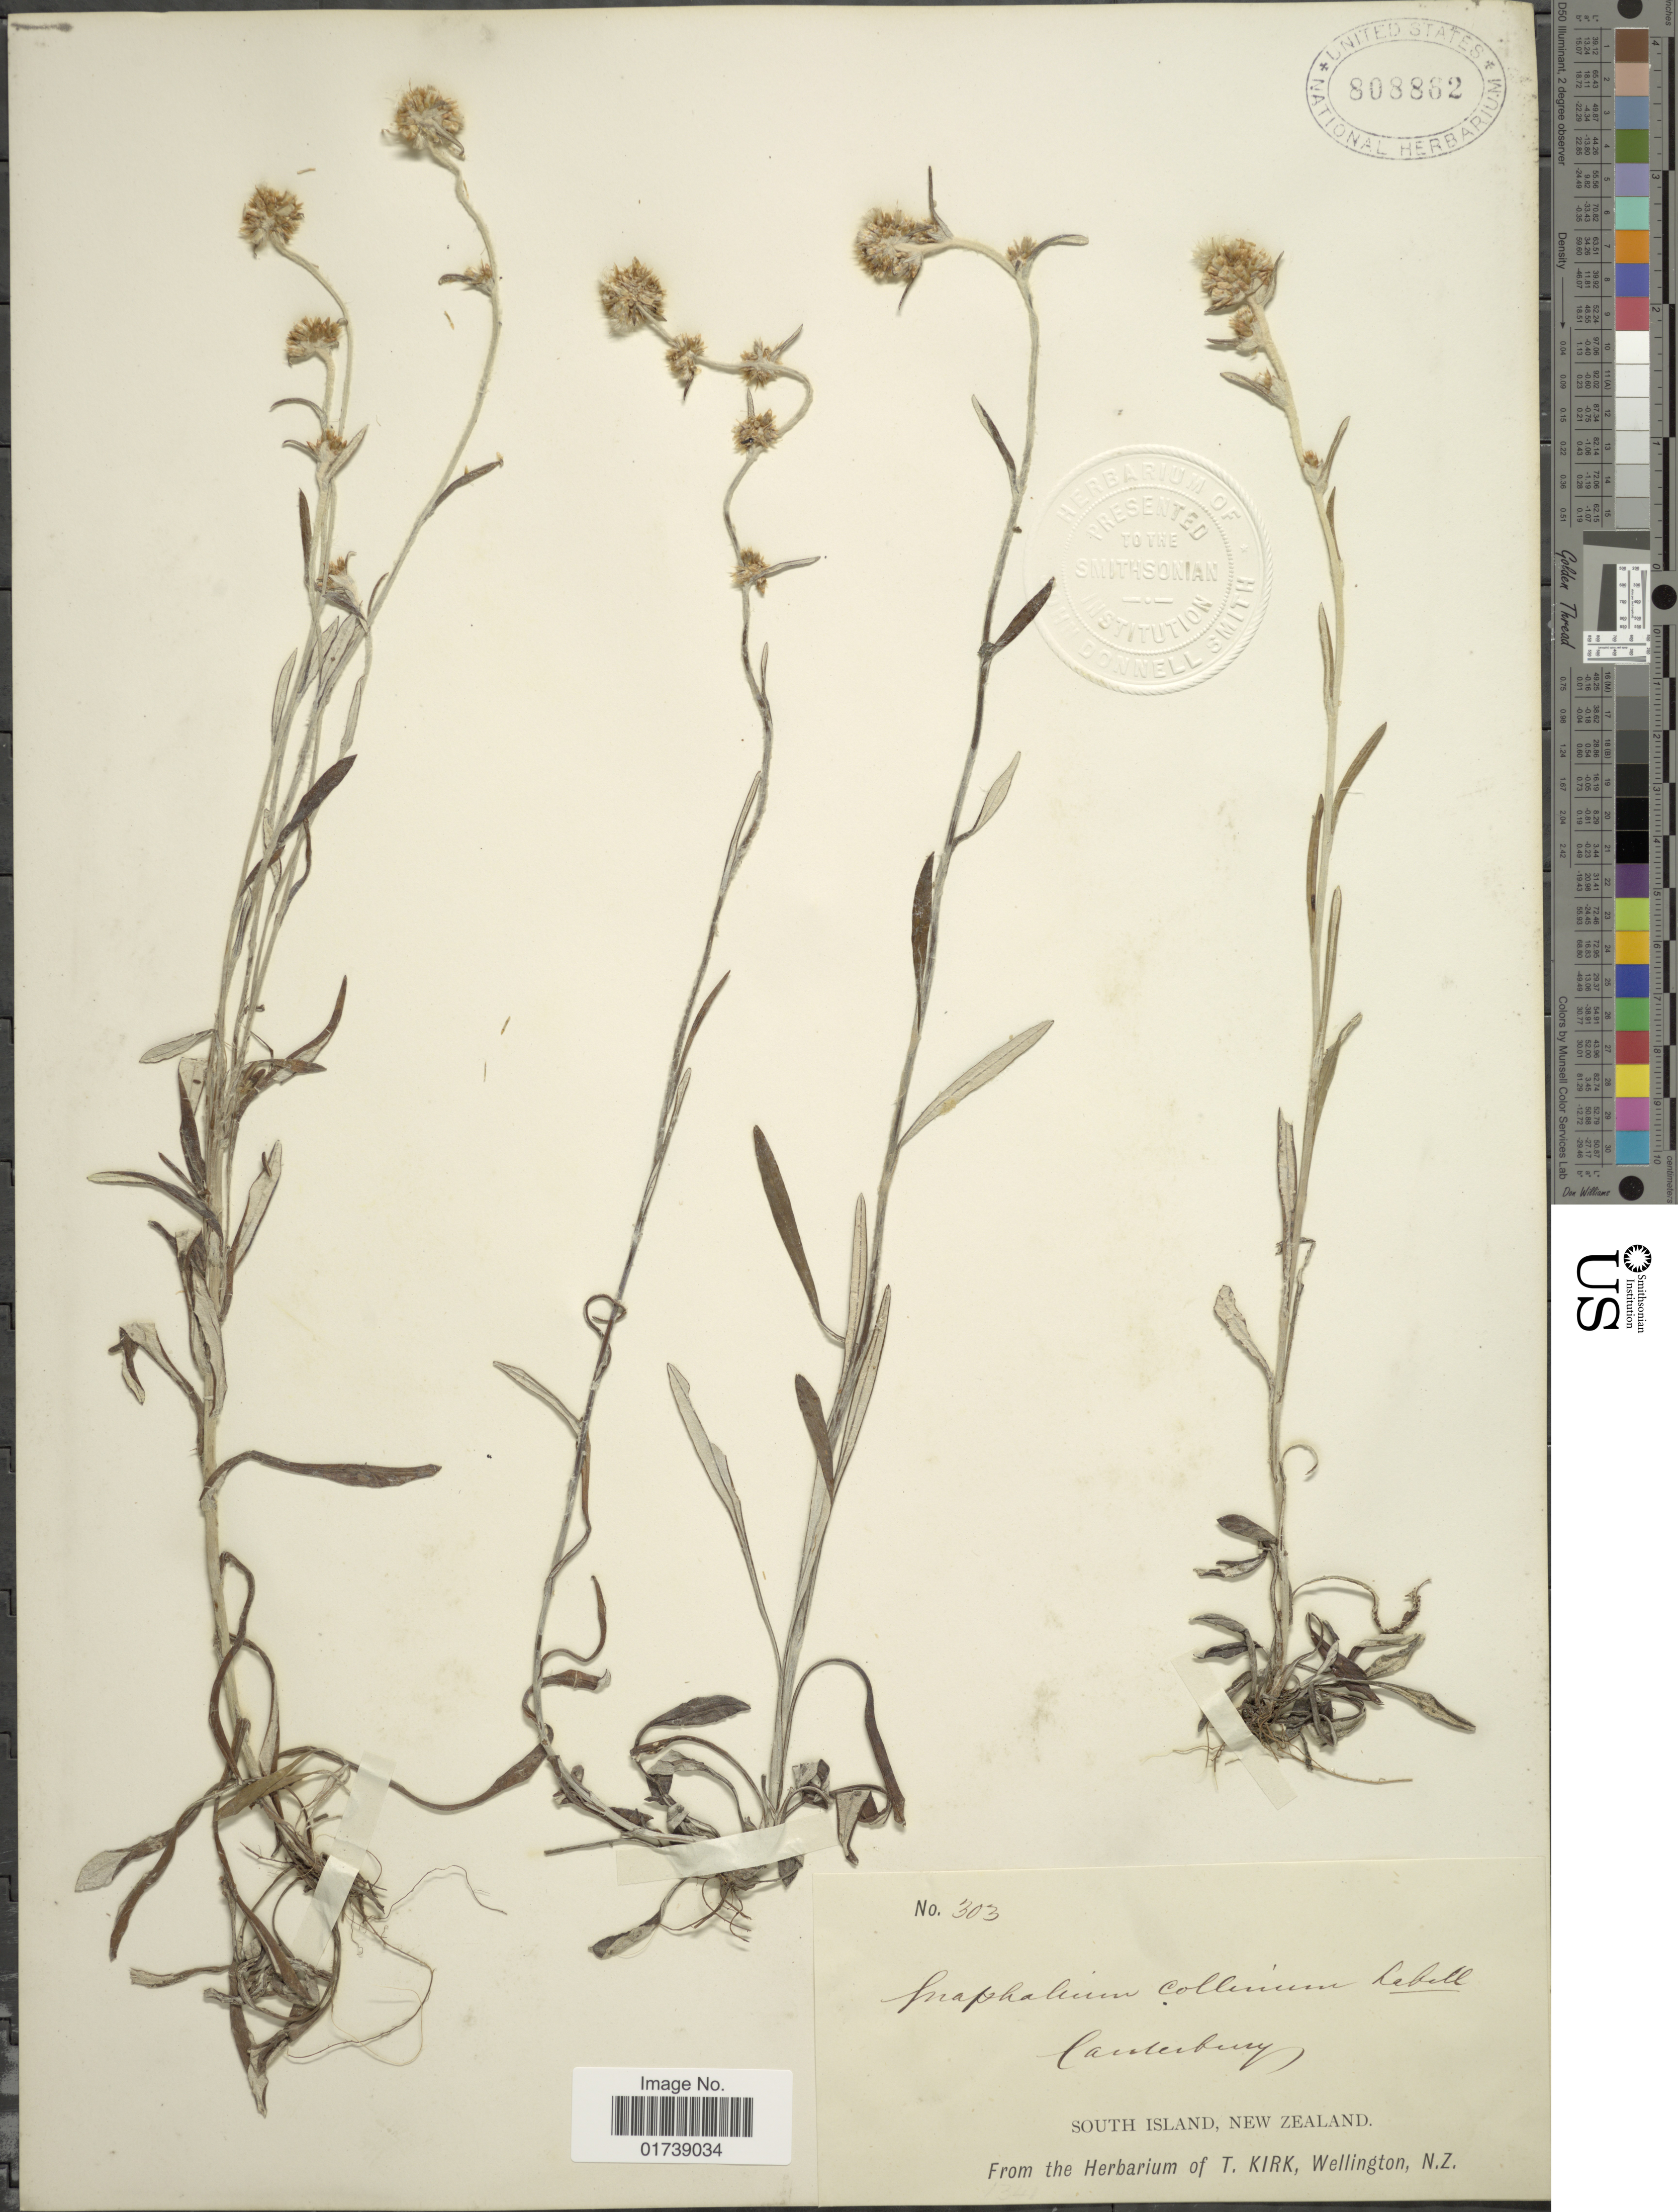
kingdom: Plantae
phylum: Tracheophyta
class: Magnoliopsida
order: Asterales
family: Asteraceae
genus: Euchiton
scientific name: Euchiton collinus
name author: Cass.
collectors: ex herb. T. Kirk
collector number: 303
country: New Zealand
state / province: Canterbury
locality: South Island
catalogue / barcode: US 808862